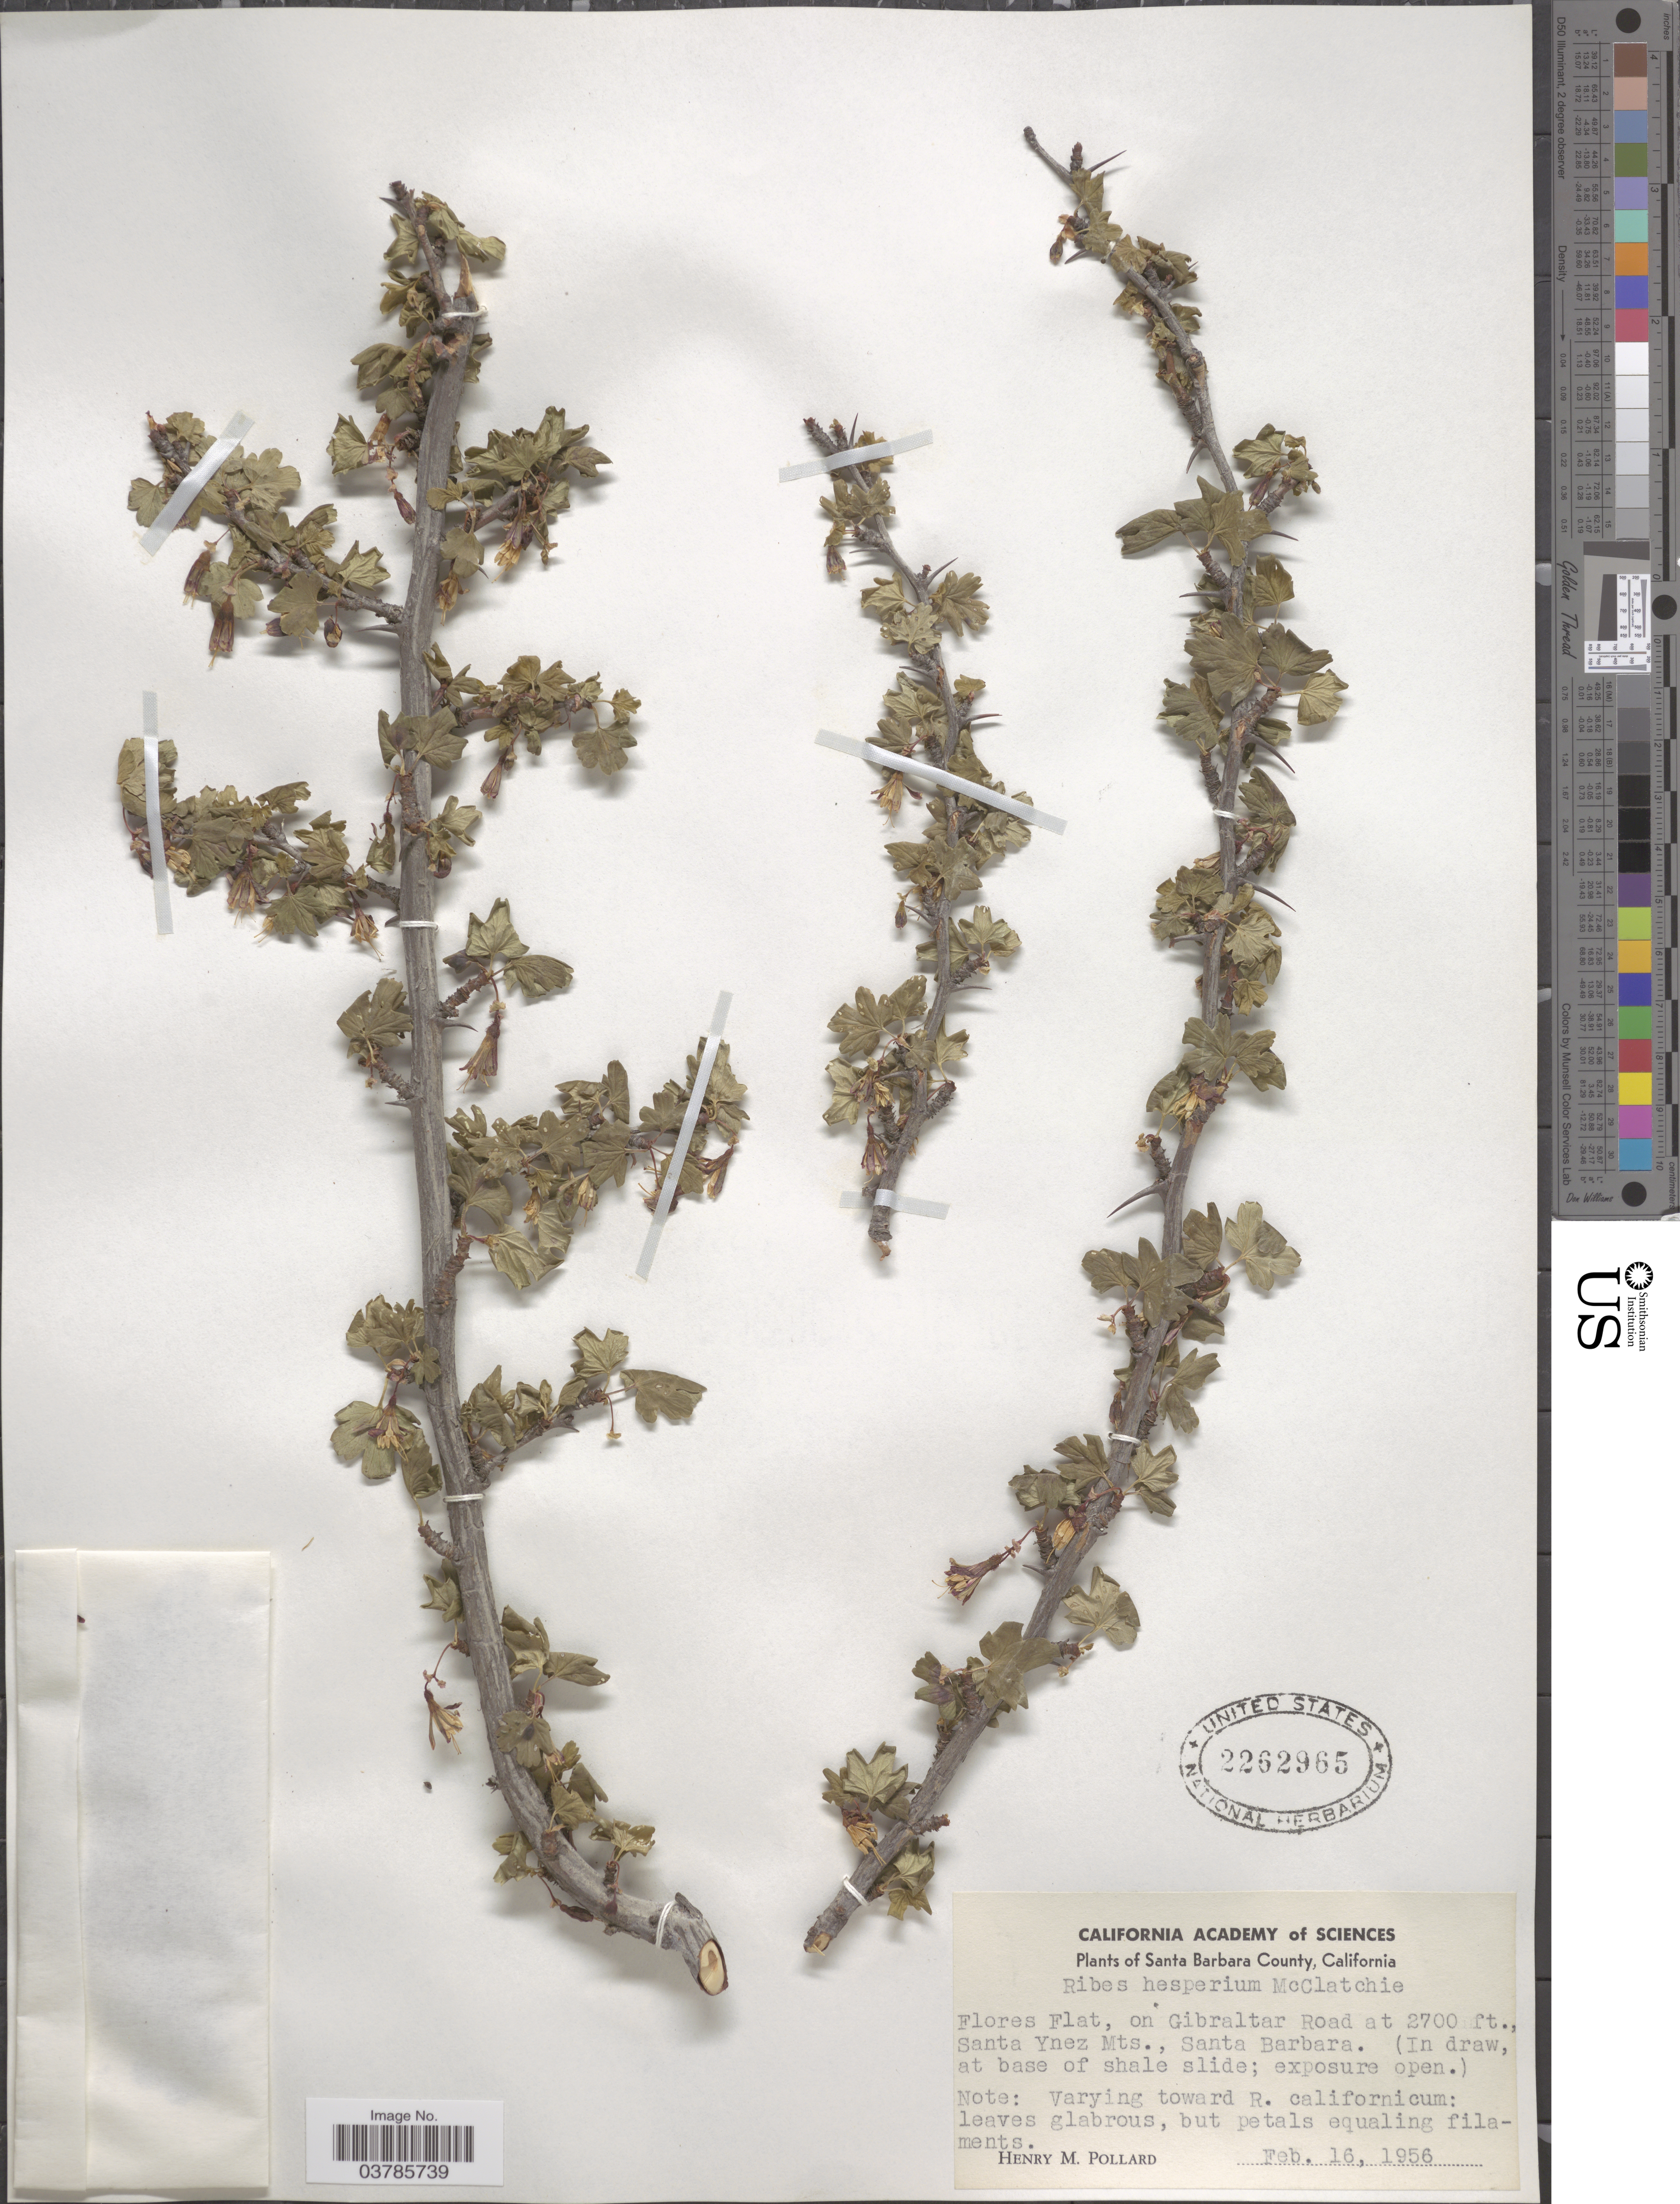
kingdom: Plantae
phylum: Tracheophyta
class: Magnoliopsida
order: Saxifragales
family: Grossulariaceae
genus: Ribes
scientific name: Ribes californicum var. hesperium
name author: (McClatchie) Jeps.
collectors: H. M. Pollard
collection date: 1956-02-16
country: United States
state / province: California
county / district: Santa Barbara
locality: Santa Barbara County. Flores Flat, On Gibraltar Road. Santa Ynez Mts., Santa Barbara.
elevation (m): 823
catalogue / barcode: US 2262965